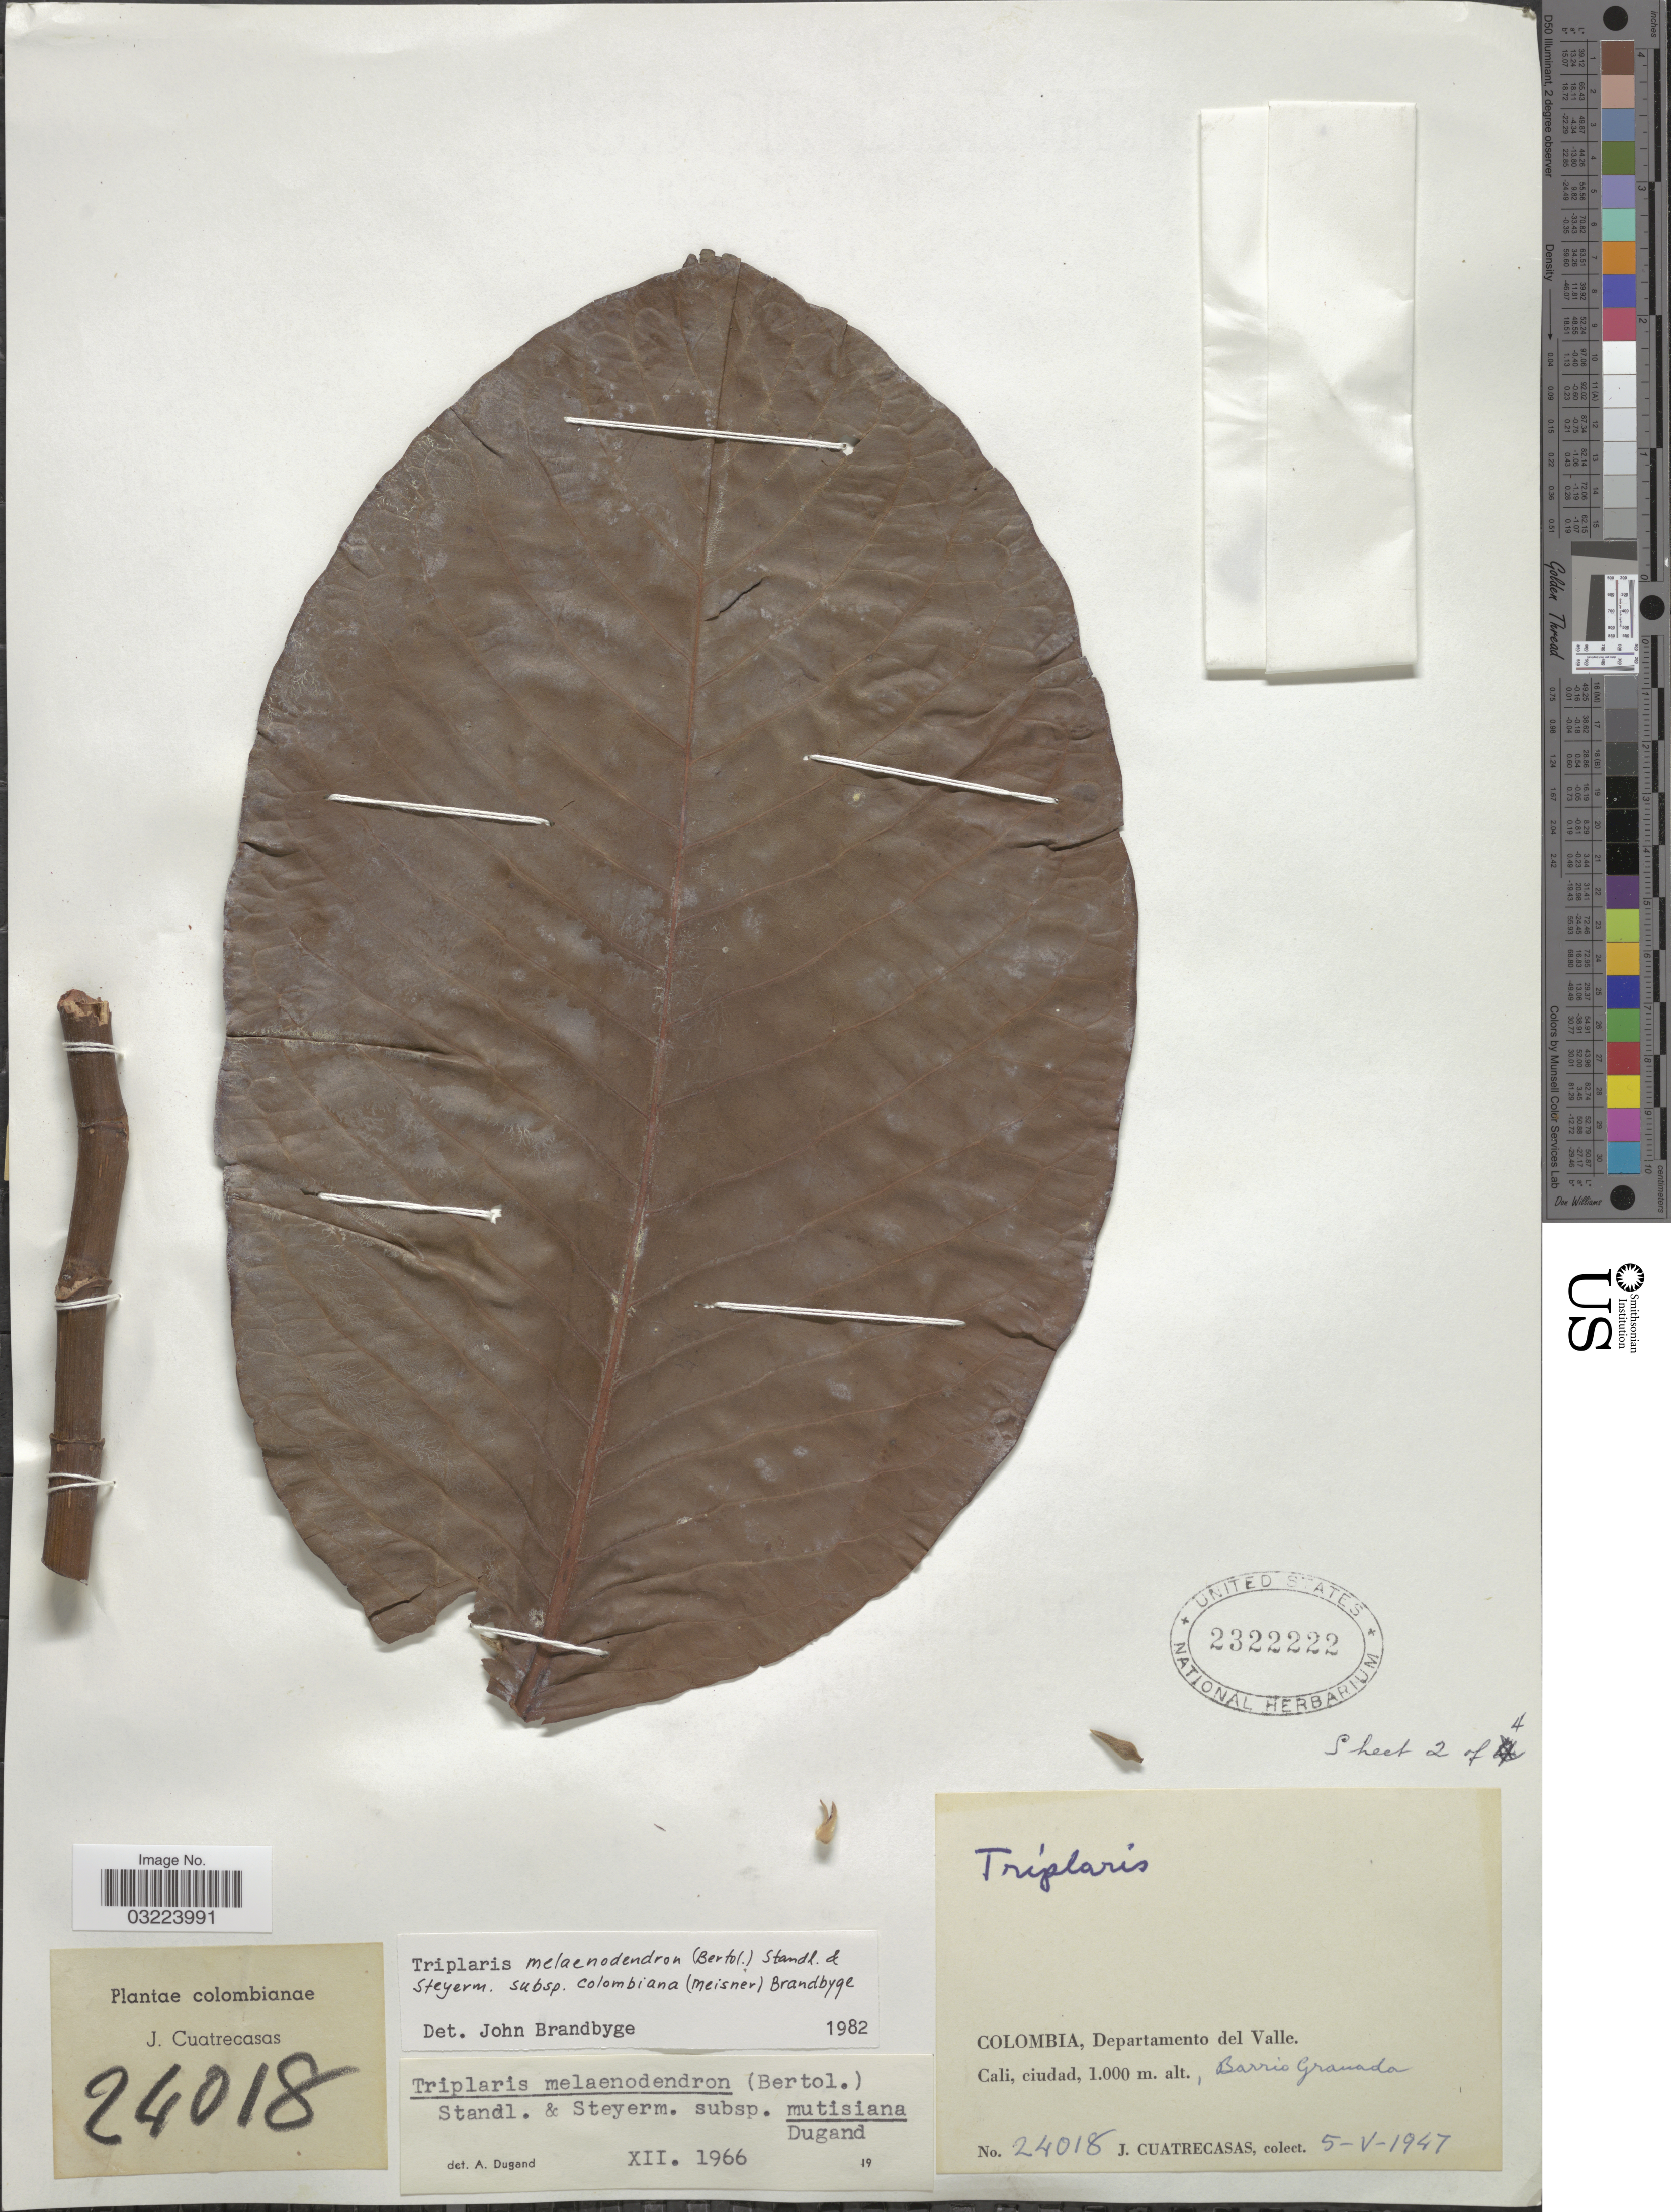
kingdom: Plantae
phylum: Tracheophyta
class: Magnoliopsida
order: Caryophyllales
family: Polygonaceae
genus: Triplaris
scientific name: Triplaris melaenodendron subsp. colombiana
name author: (Meisn.) Brandbyge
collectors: J. Cuatrecasas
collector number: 24018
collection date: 1947-05-05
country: Colombia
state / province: Valle del Cauca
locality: Departamento del Valle. Cali, ciudad. Barrio Granada.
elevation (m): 1000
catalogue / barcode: US 2322222